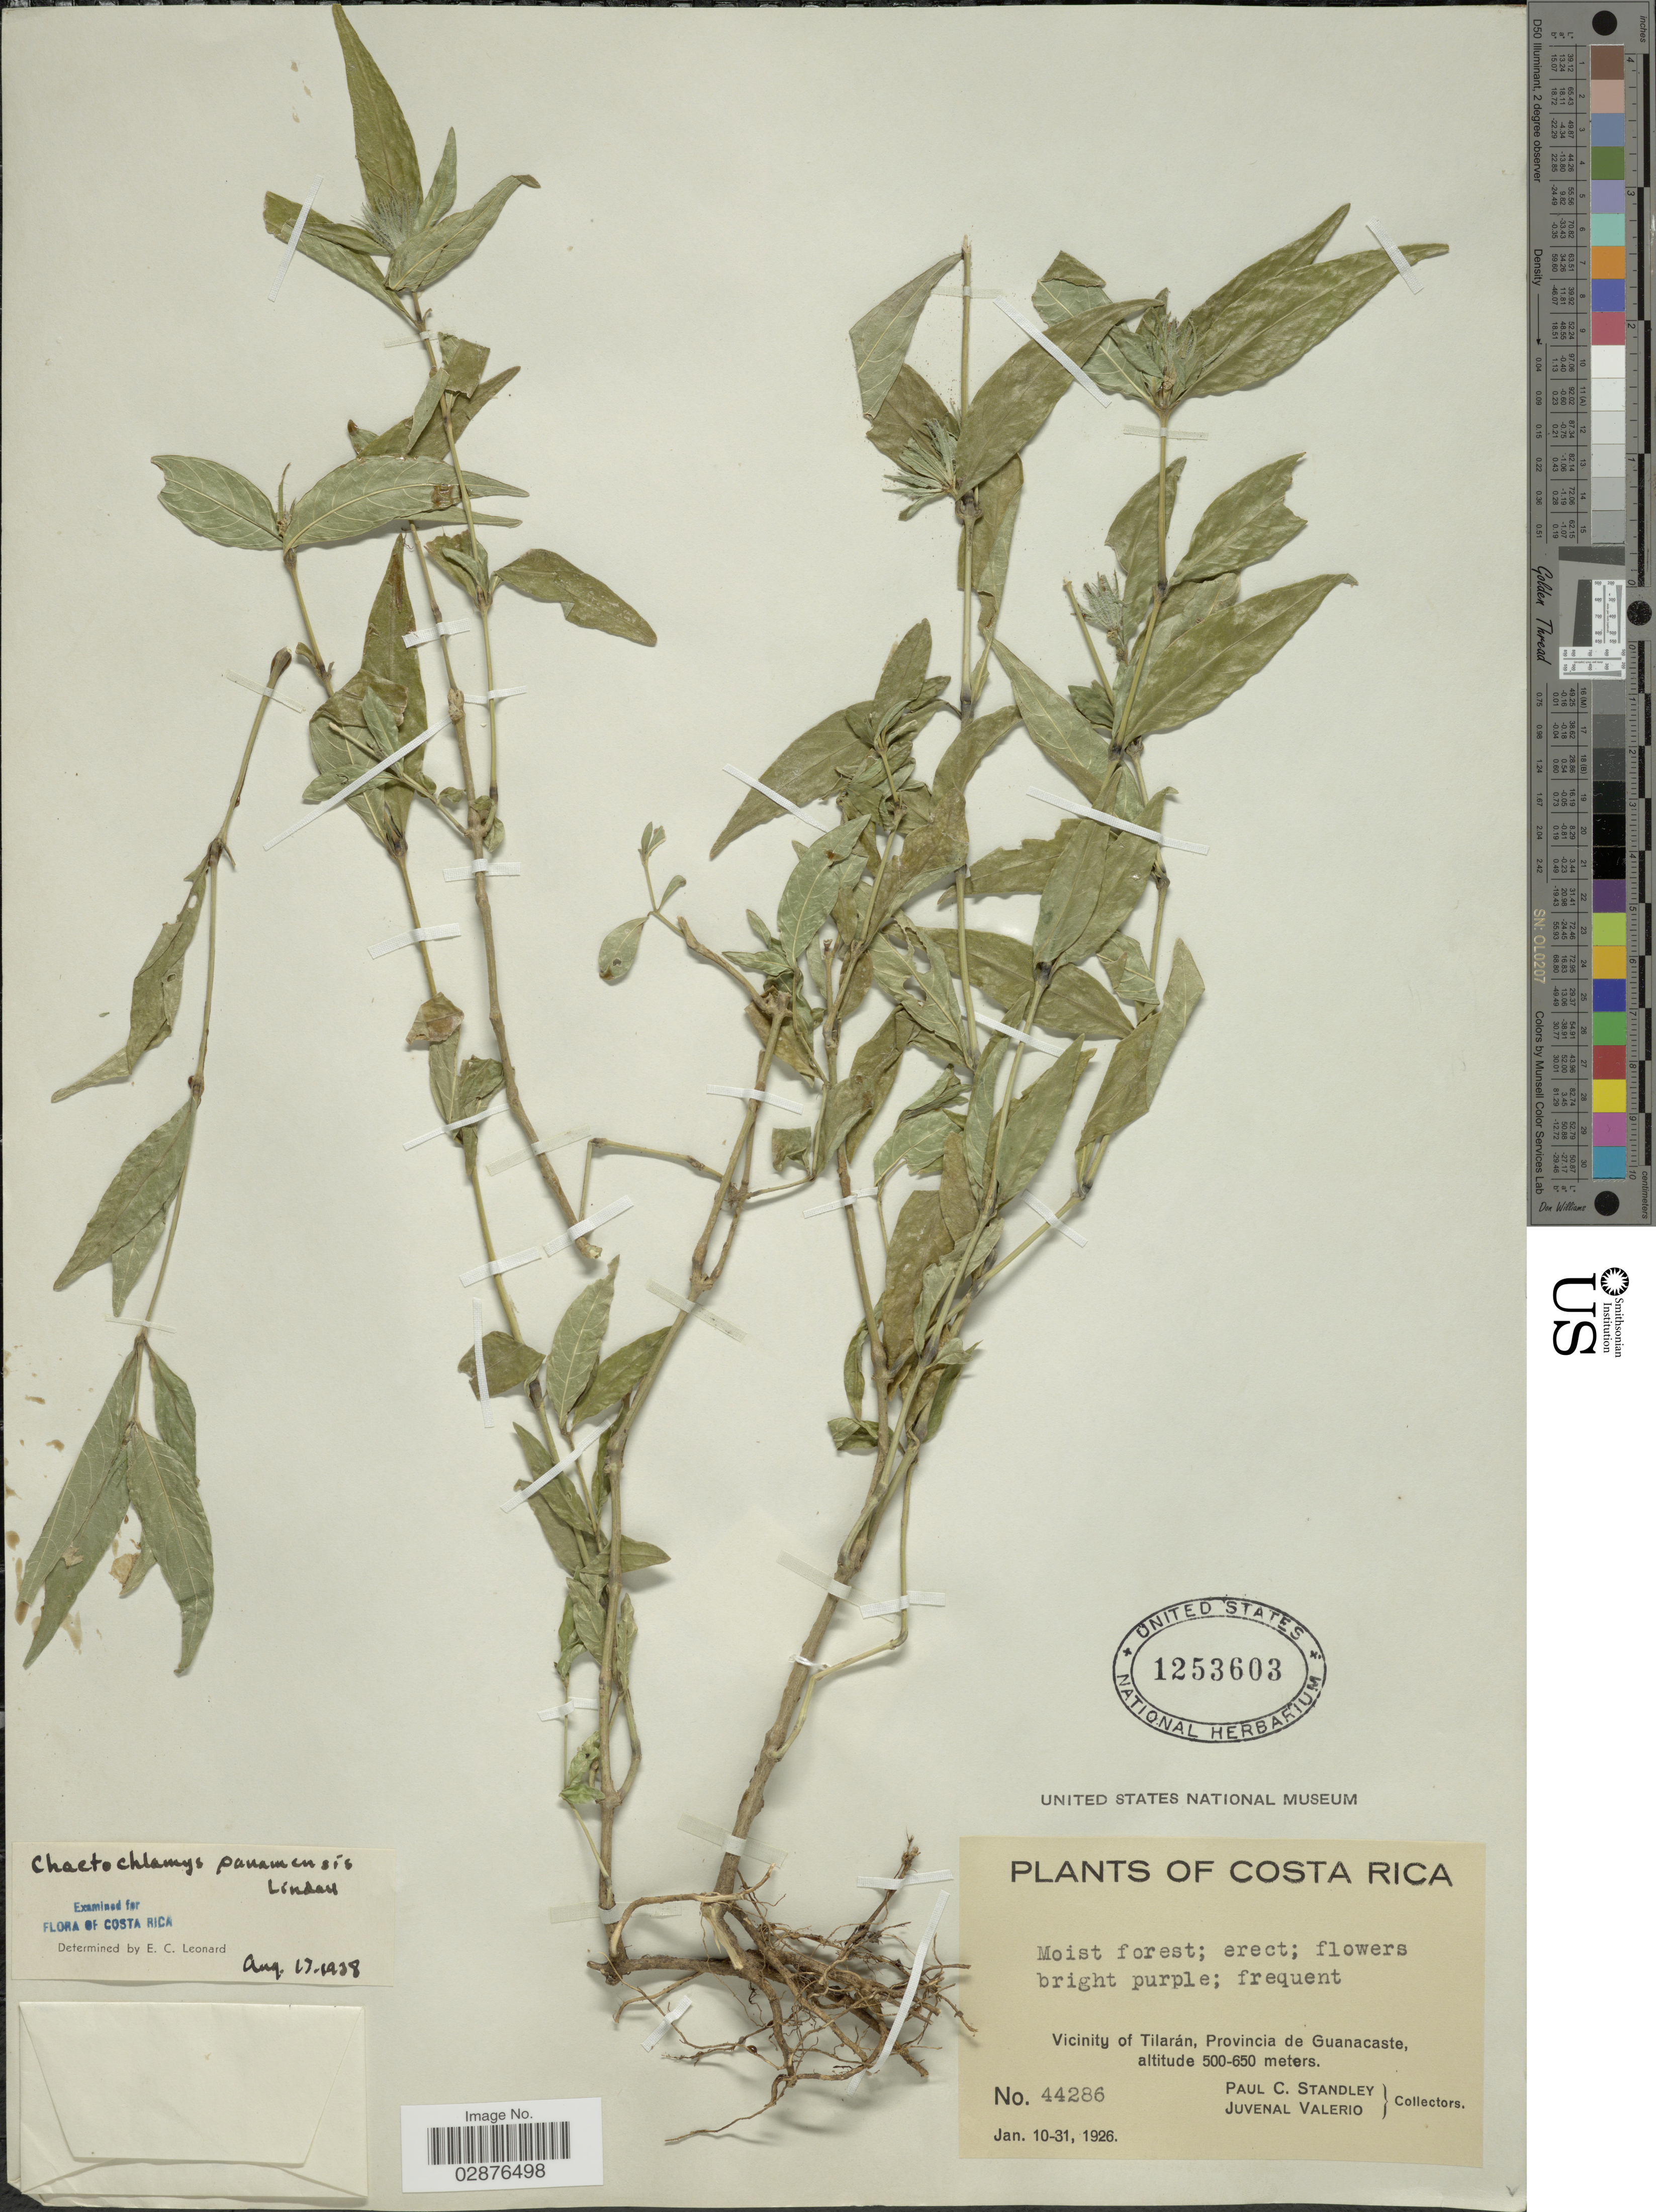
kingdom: Plantae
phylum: Tracheophyta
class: Magnoliopsida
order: Lamiales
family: Acanthaceae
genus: Justicia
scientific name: Justicia isthmensis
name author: T.F. Daniel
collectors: P. C. Standley & J. Valerio R.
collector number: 44286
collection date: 1926-01-10/1926-01-31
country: Costa Rica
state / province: Guanacaste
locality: Vicinity of Tilarán.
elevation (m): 500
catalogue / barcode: US 1253603